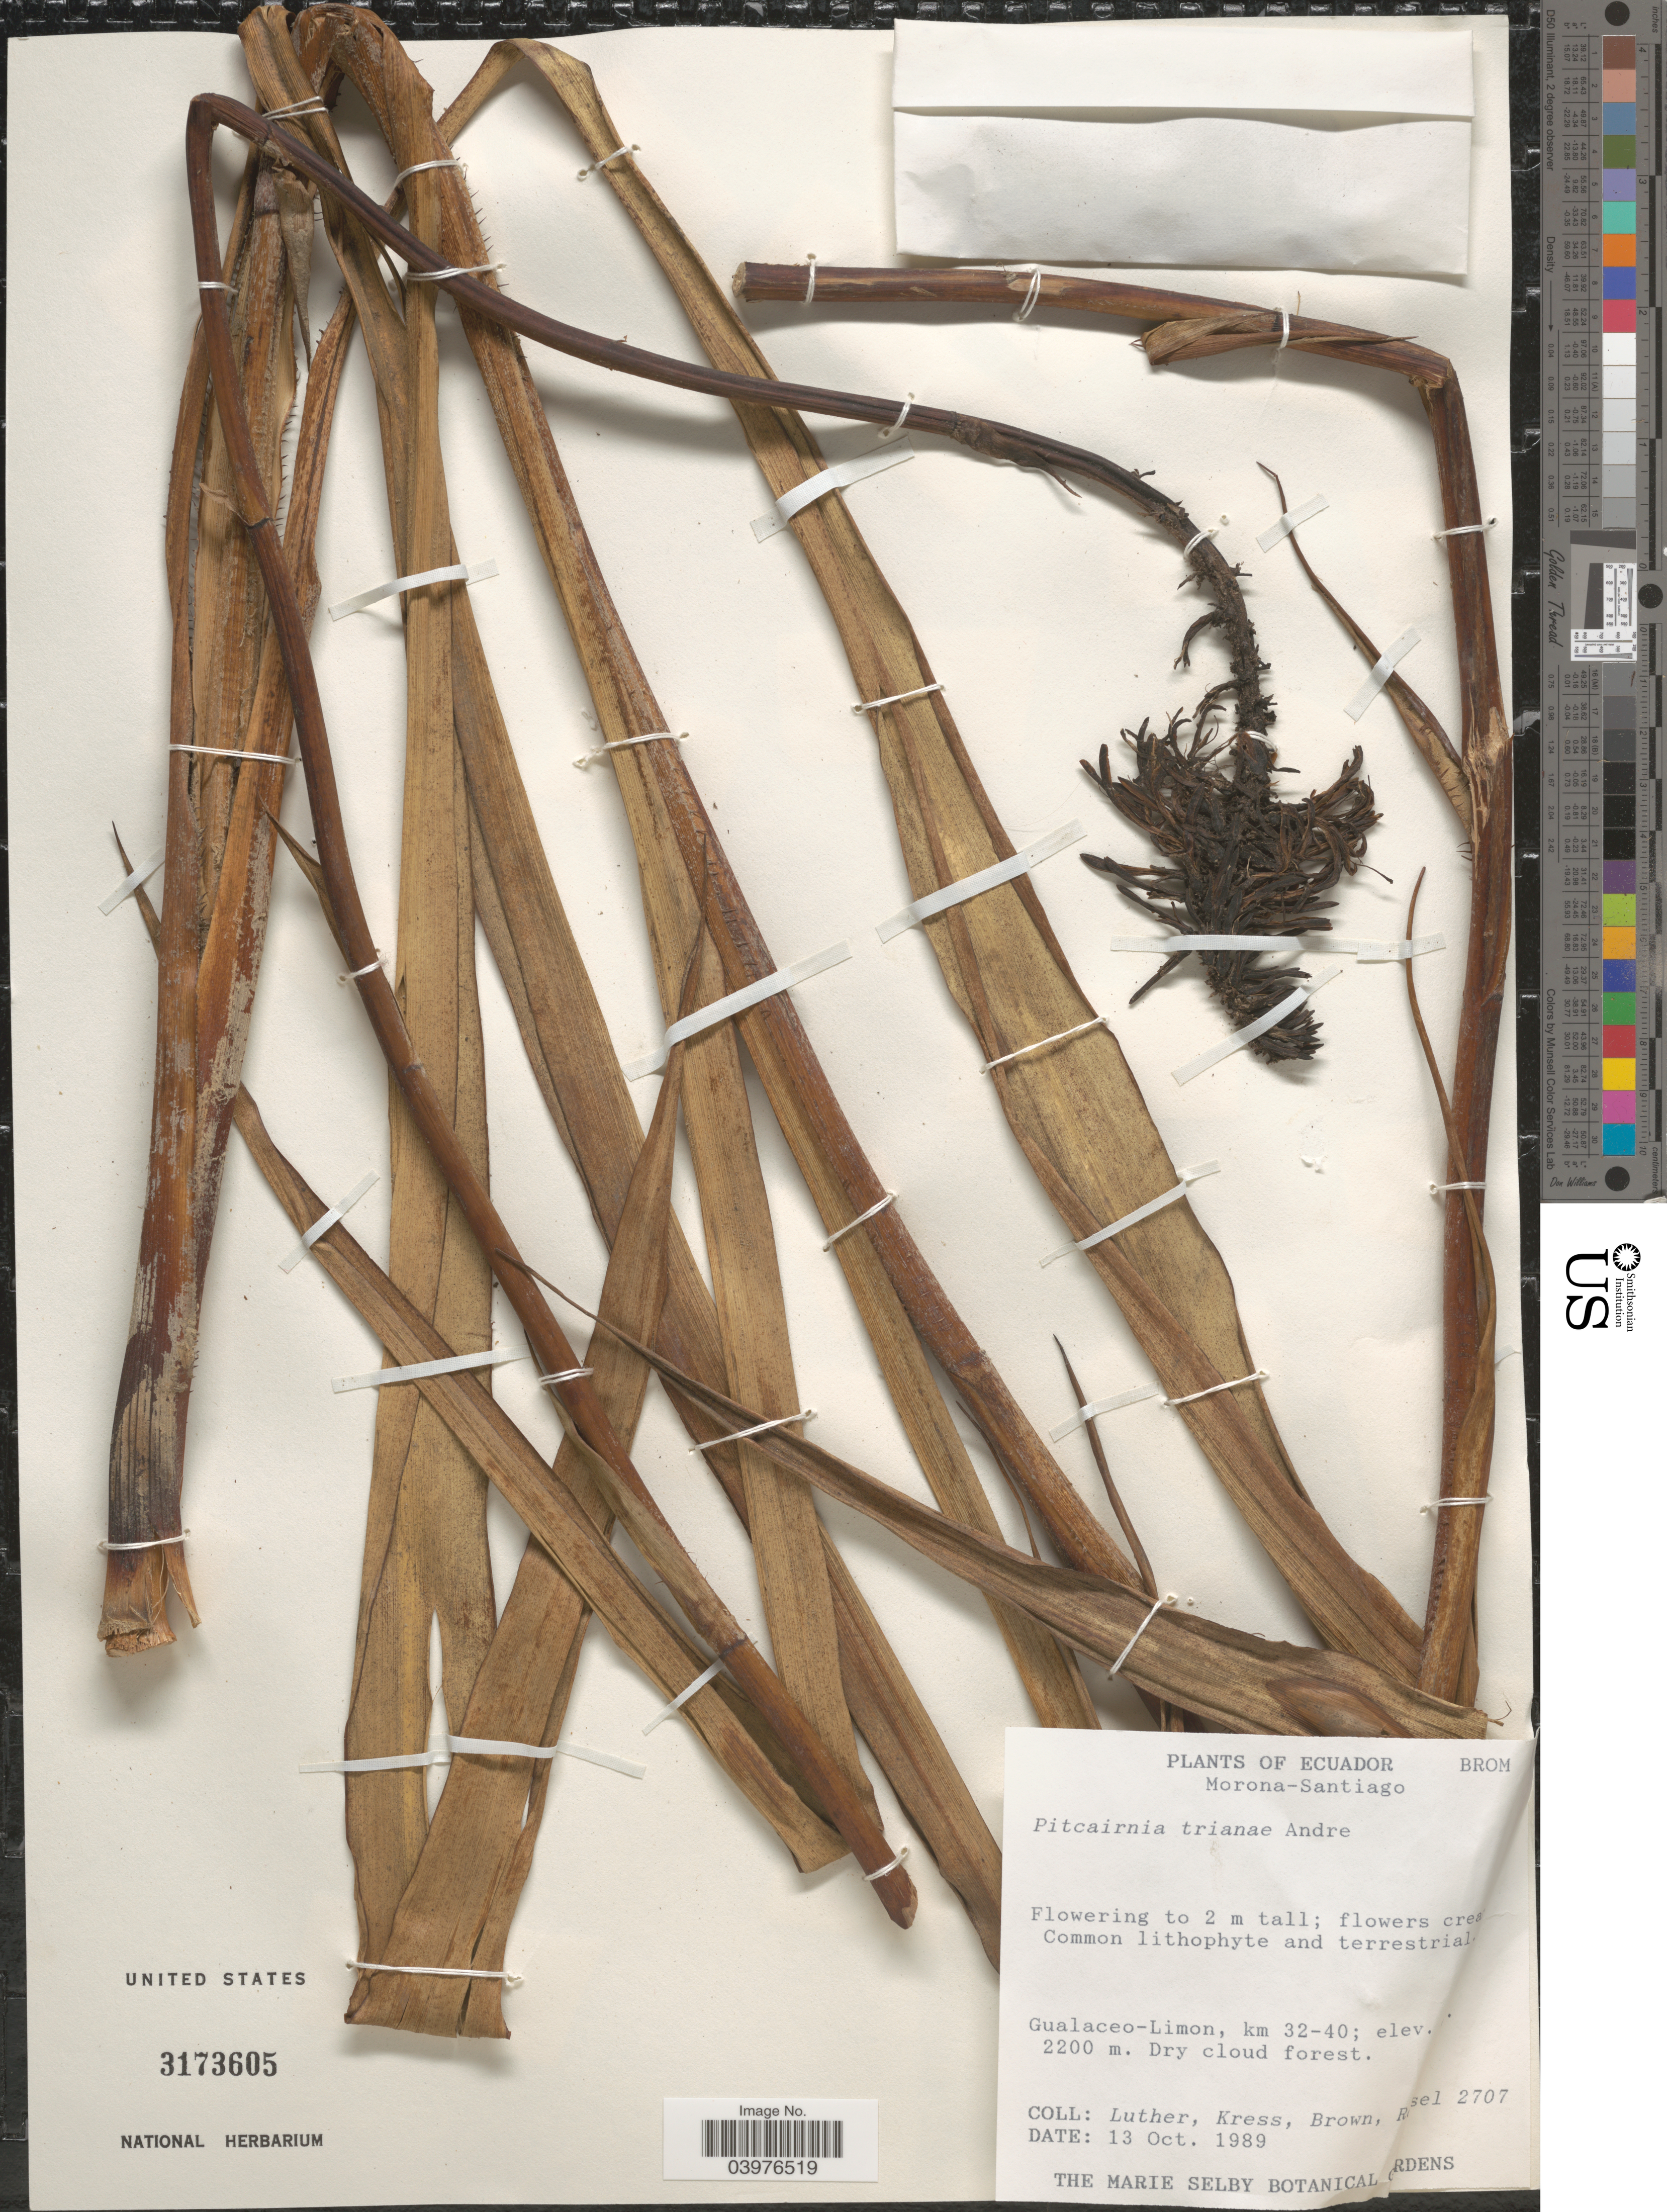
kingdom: Plantae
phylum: Tracheophyta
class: Liliopsida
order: Poales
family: Bromeliaceae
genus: Pitcairnia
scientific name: Pitcairnia trianae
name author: André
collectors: -- Luther, -- Kress, -- Brown & Roesel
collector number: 2707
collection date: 1989-10-13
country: Ecuador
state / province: Morona-Santiago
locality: Gualaceo-Limon, km 32-40.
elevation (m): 2200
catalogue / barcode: US 3173605